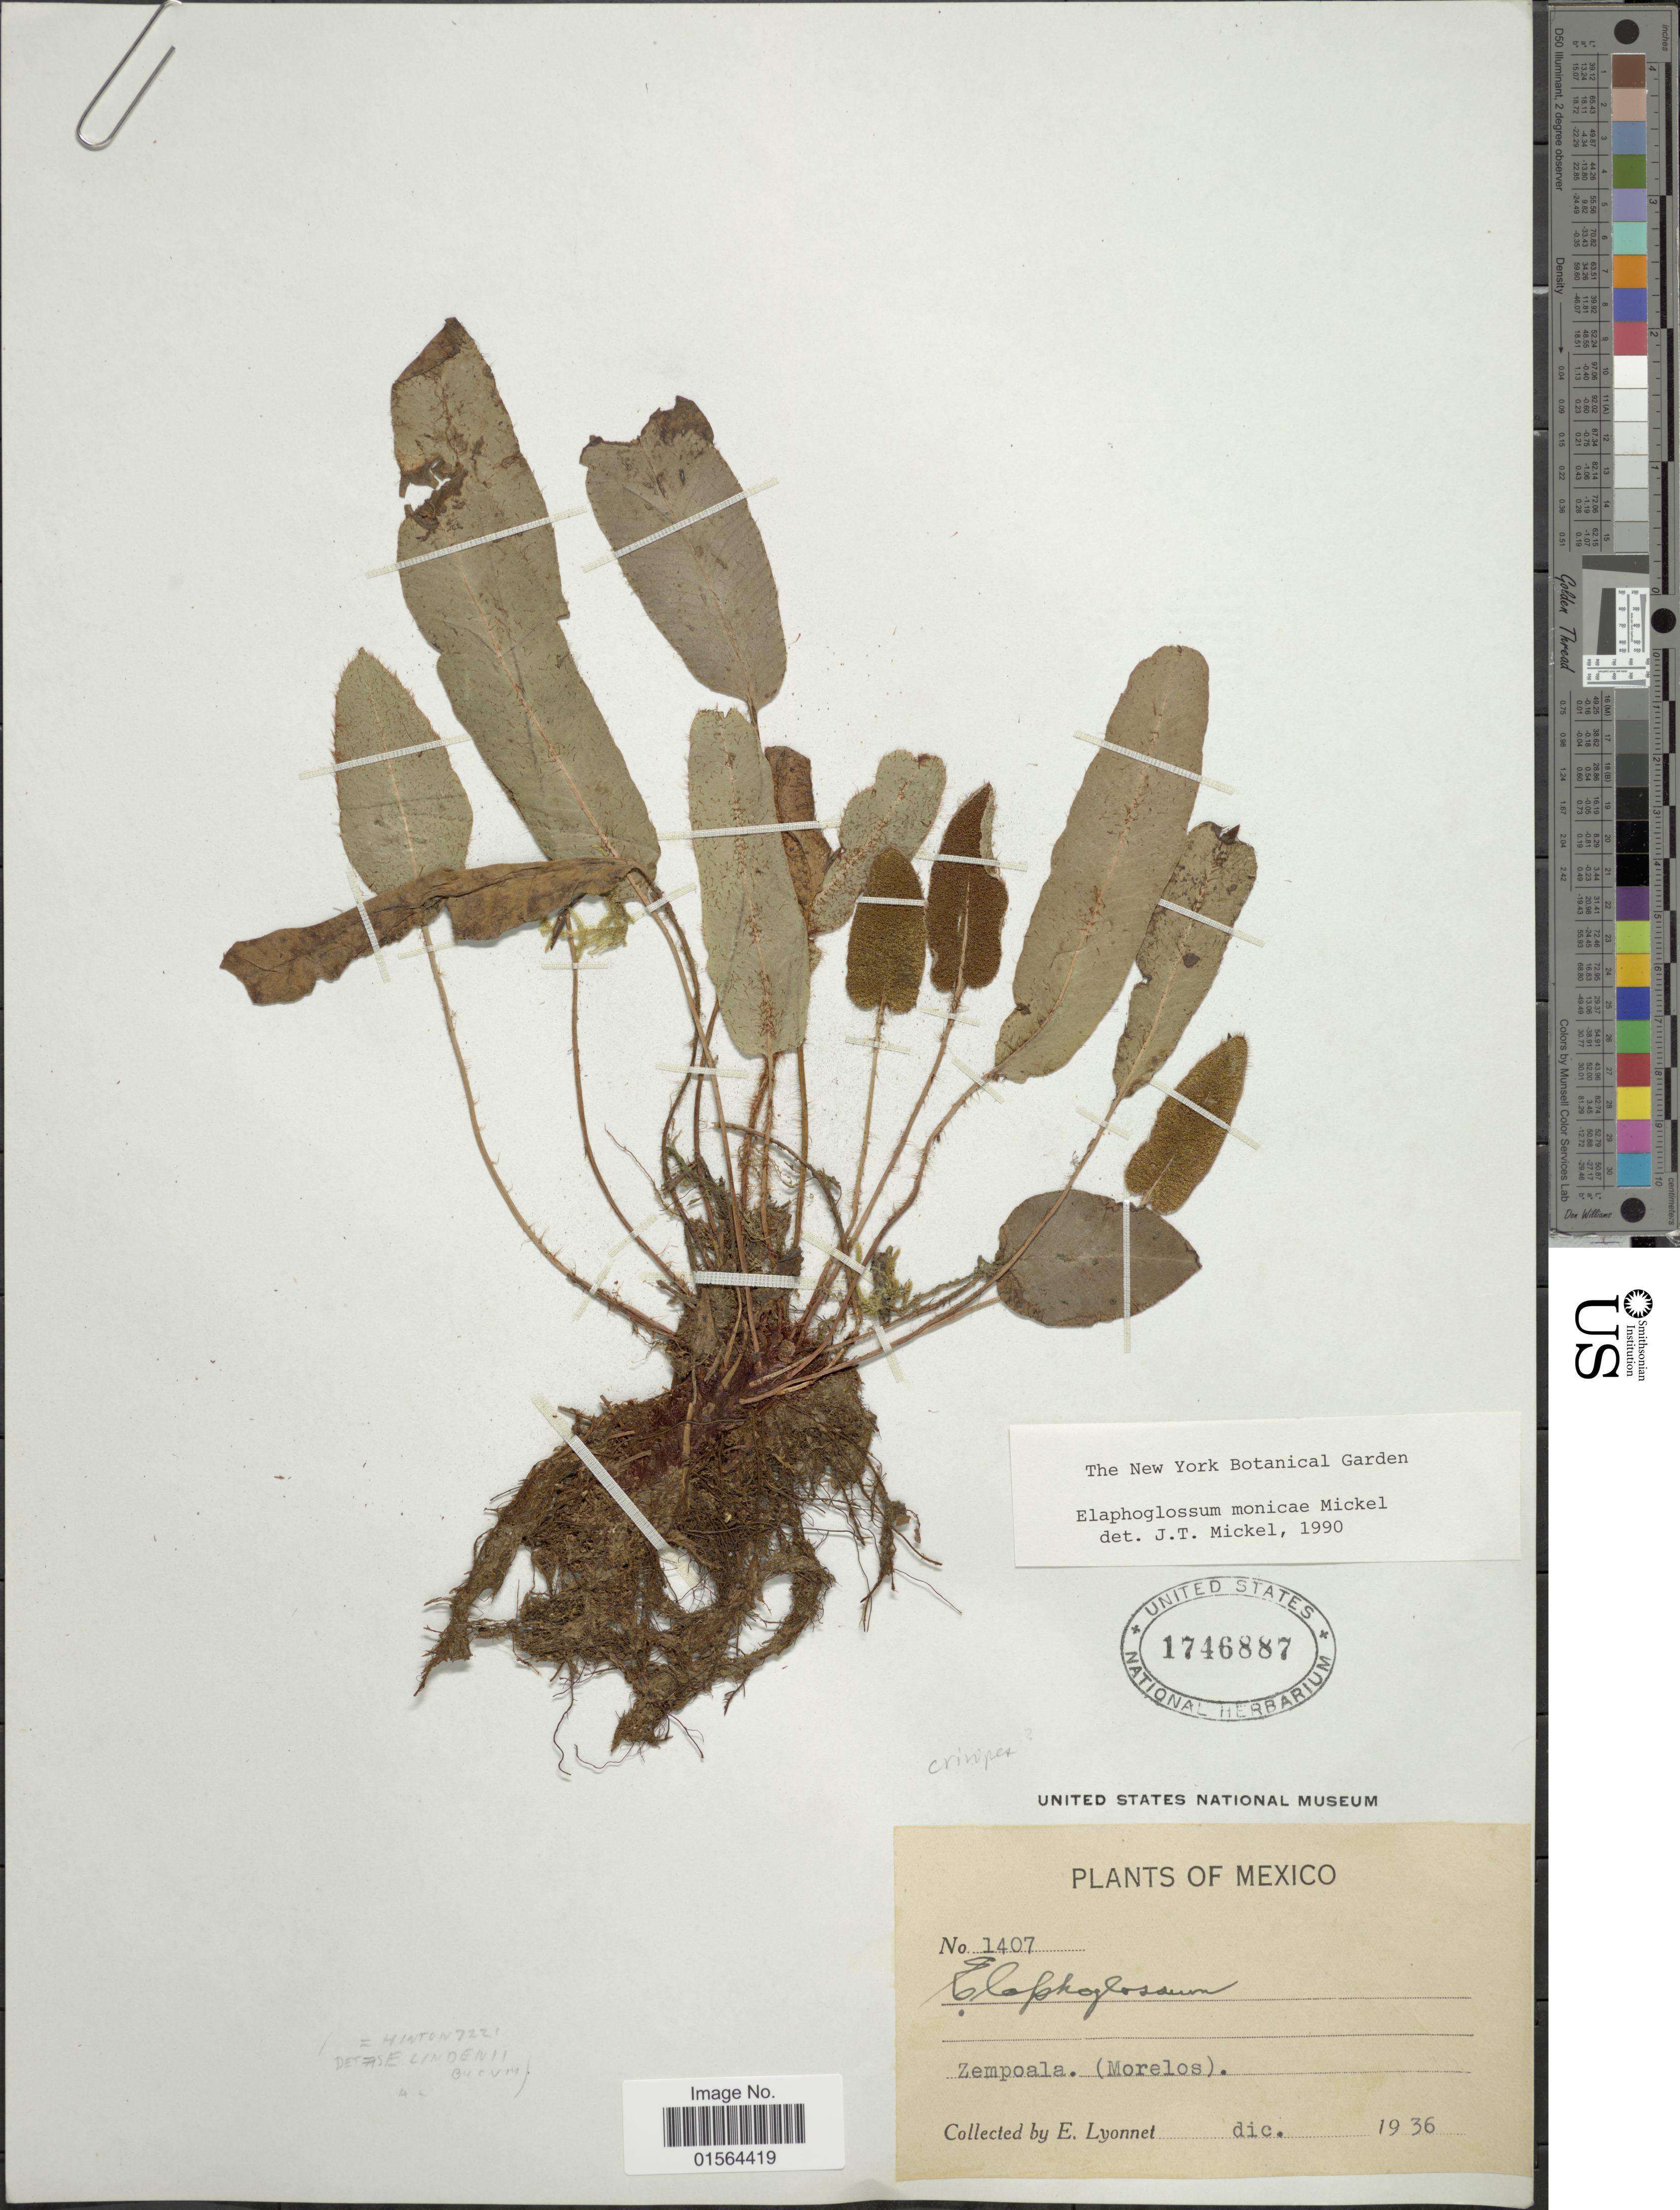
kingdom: Plantae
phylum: Tracheophyta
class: Polypodiopsida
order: Polypodiales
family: Dryopteridaceae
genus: Elaphoglossum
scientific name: Elaphoglossum monicae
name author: Mickel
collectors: E. Lyonnet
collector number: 1407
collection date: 1936-12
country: Mexico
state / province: Morelos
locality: Zempoala (Morelos)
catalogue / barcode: US 1746887